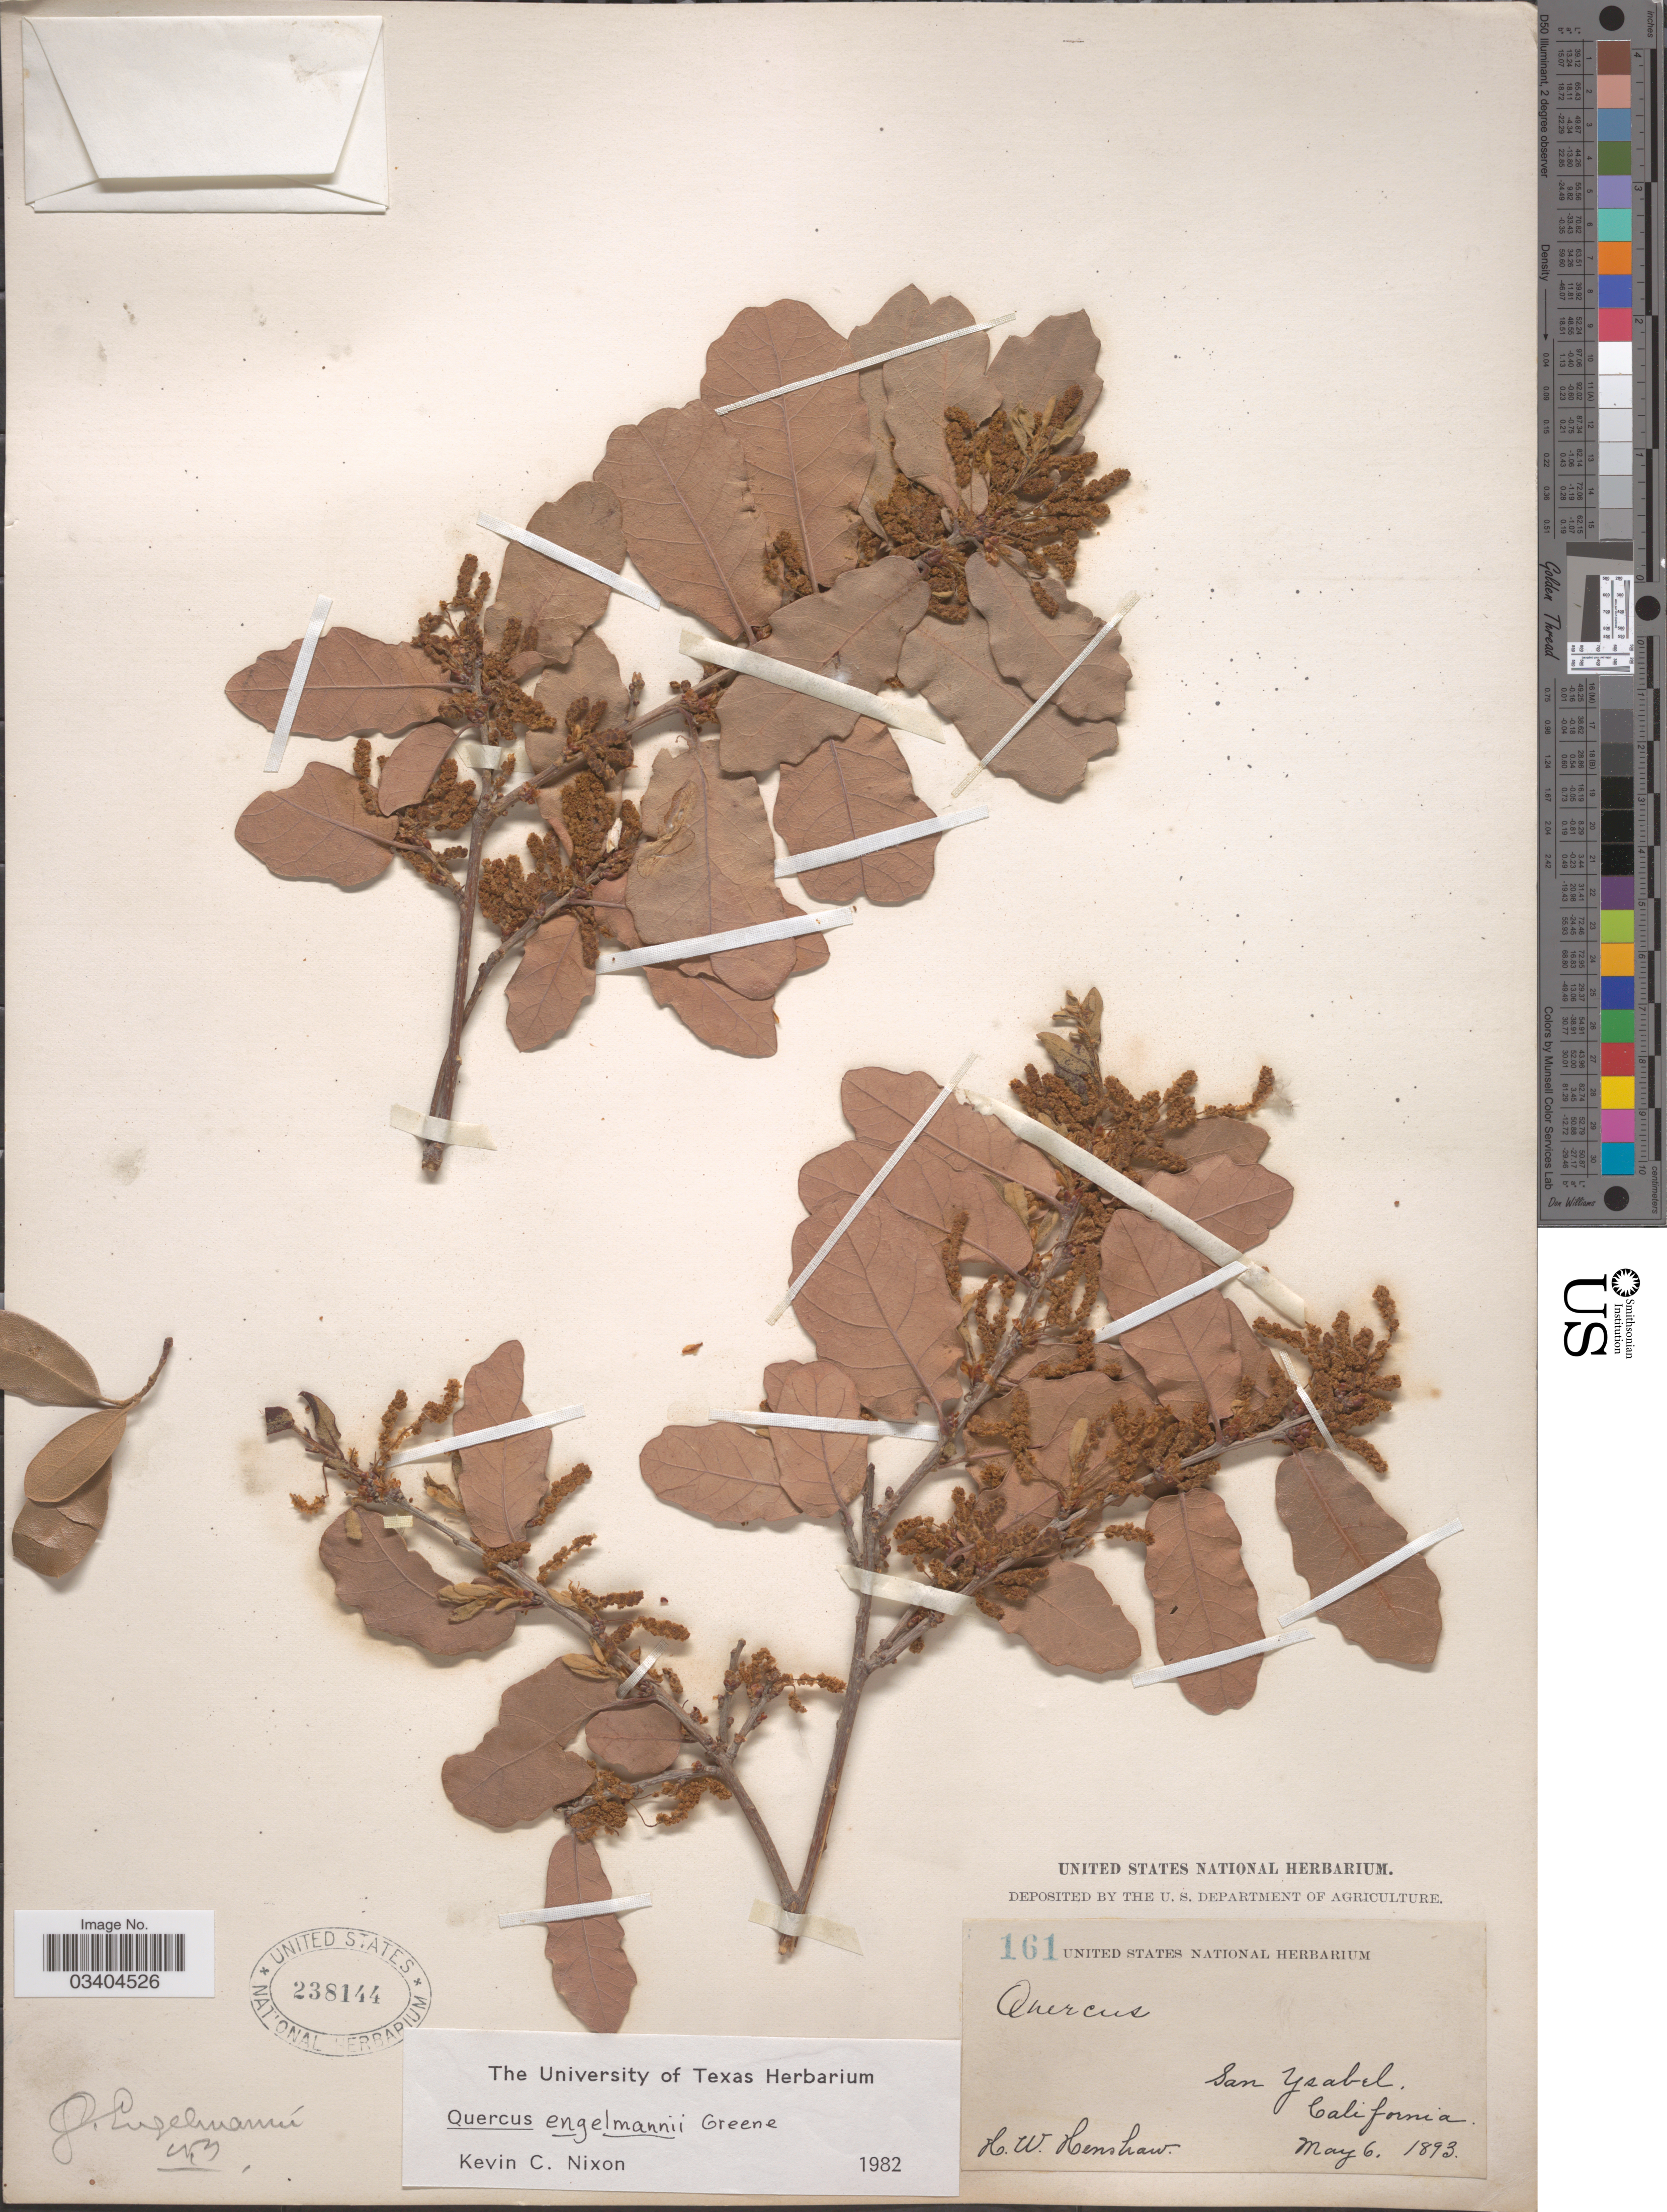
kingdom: Plantae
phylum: Tracheophyta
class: Magnoliopsida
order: Fagales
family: Fagaceae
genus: Quercus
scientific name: Quercus engelmannii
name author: Greene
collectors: H. Henshaw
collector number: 161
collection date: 1893-05-06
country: United States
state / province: California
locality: San Ysabel.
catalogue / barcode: US 238144